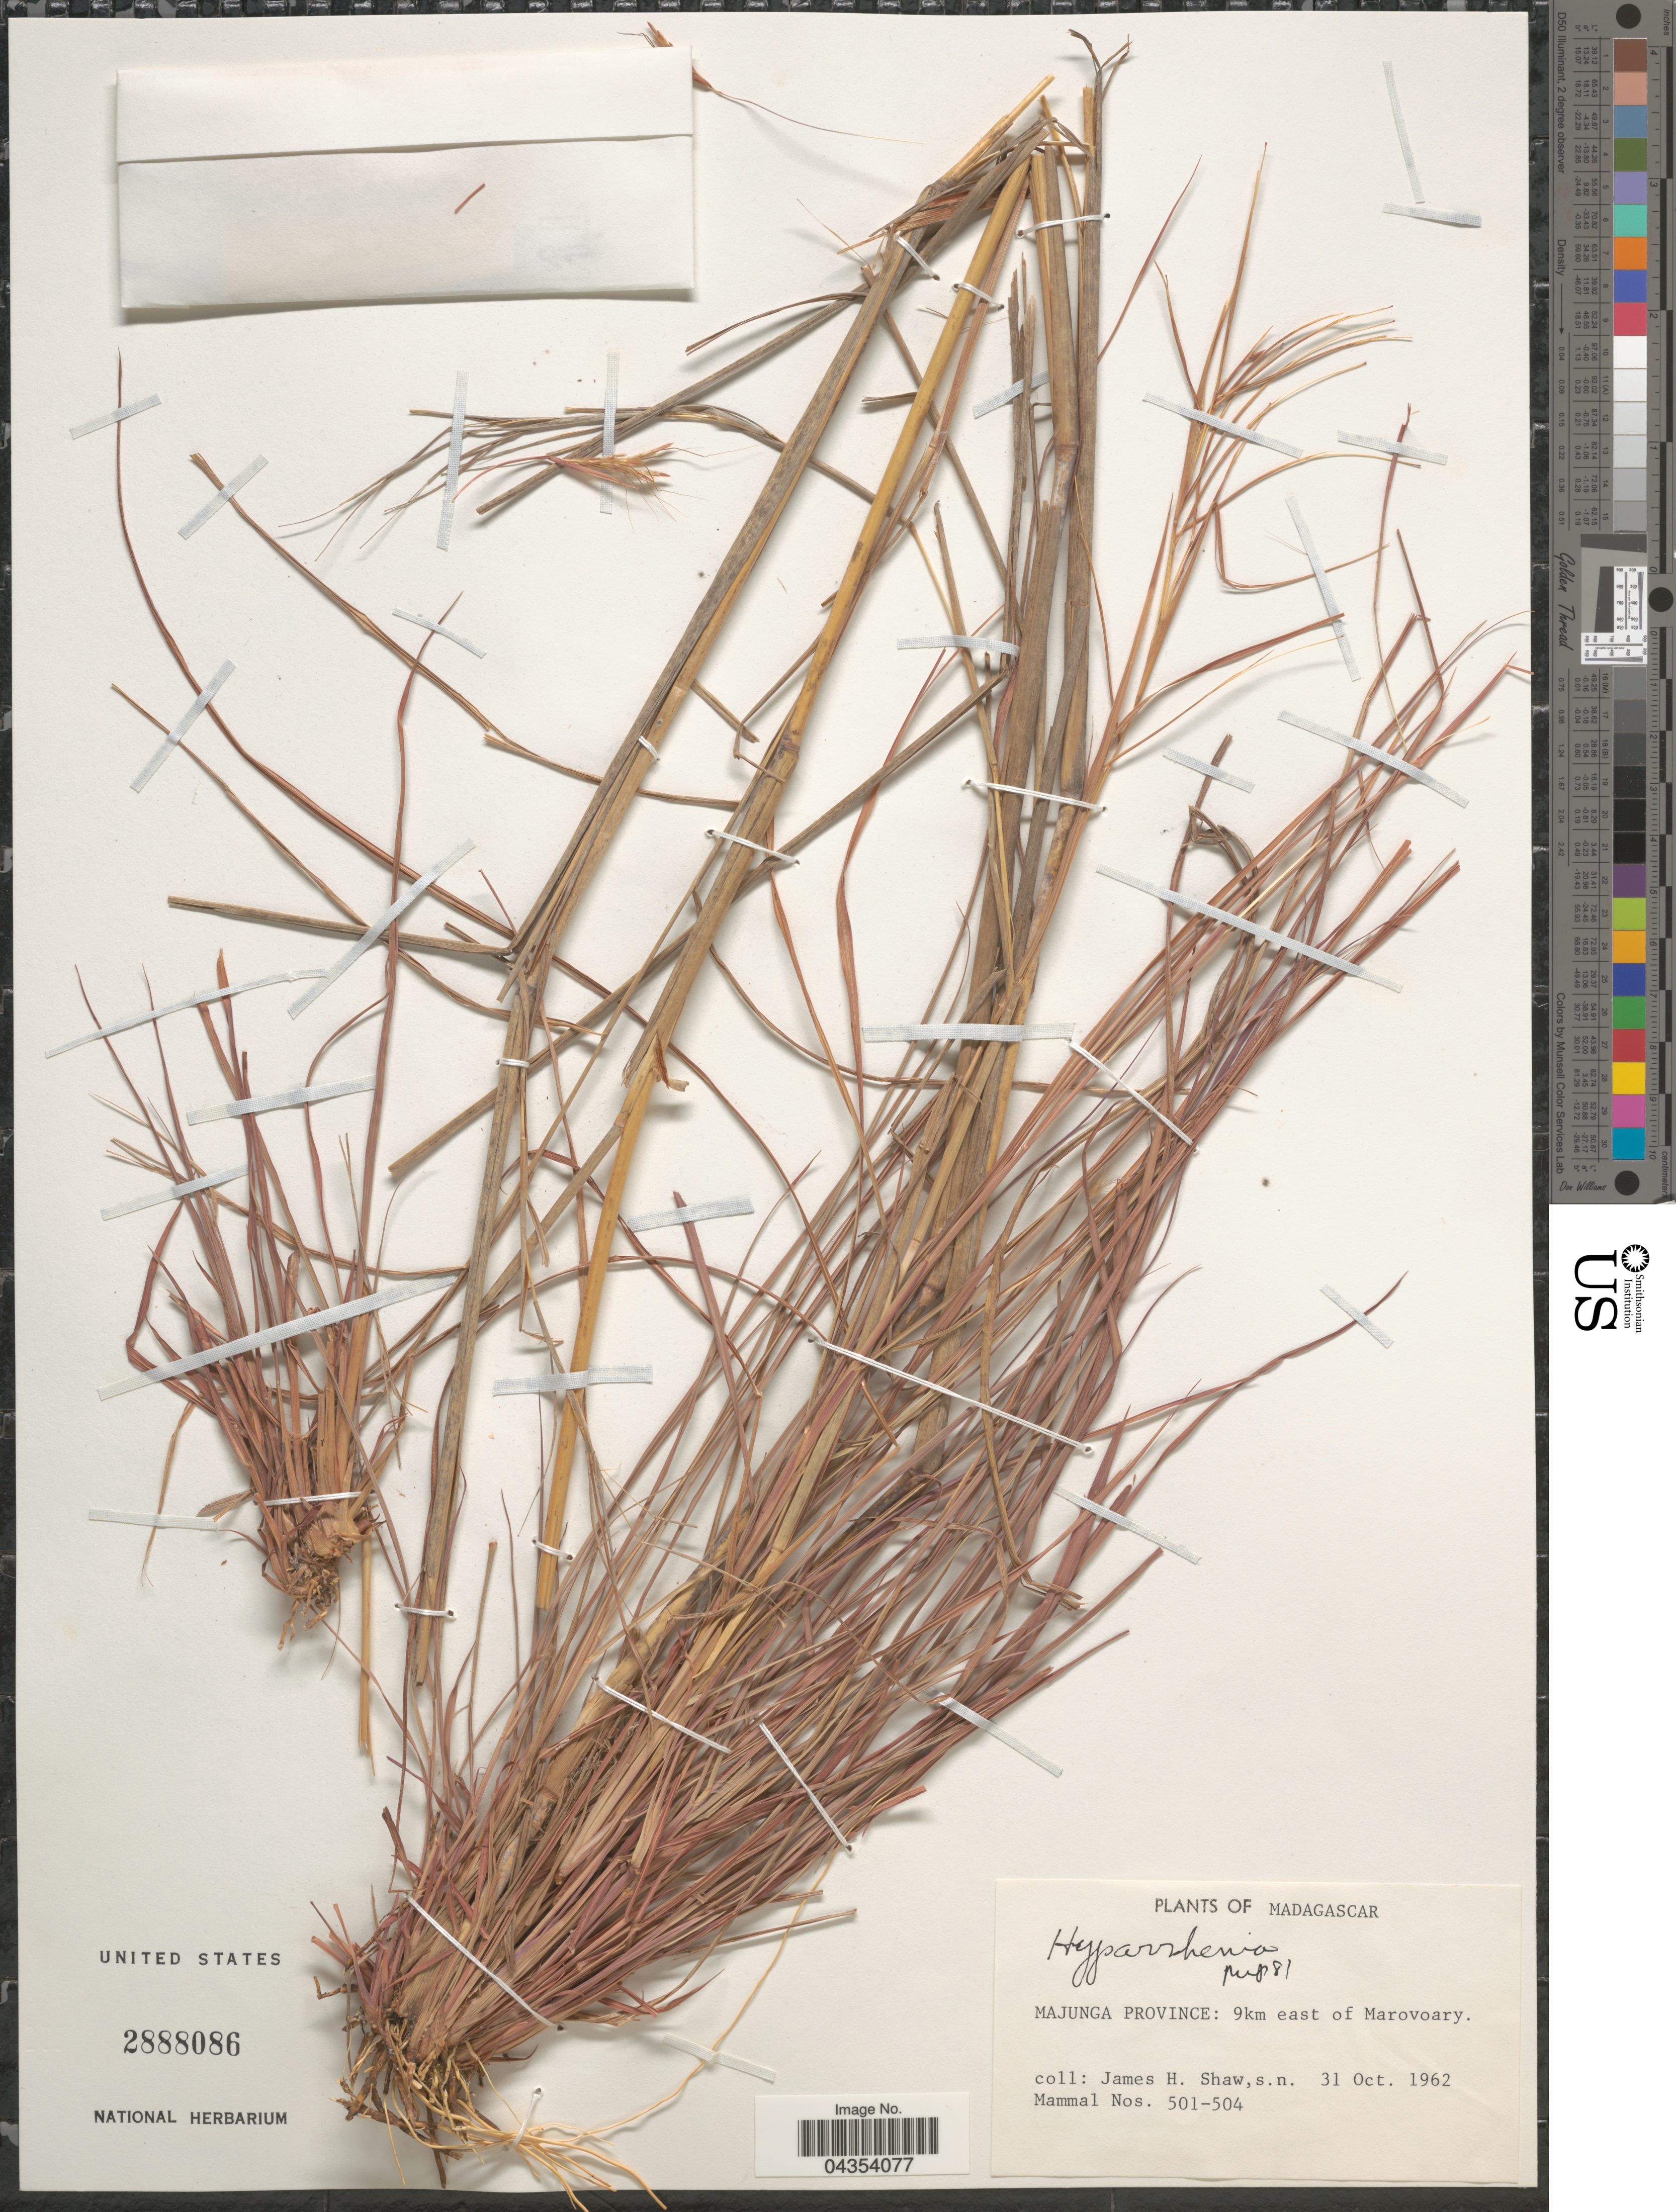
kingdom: Plantae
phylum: Tracheophyta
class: Liliopsida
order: Poales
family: Poaceae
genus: Hyparrhenia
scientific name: Hyparrhenia sp.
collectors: J. H. Shaw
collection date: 1962-10-31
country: Madagascar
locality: Majunga Province: 9km east of Marovoary.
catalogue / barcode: US 2888086